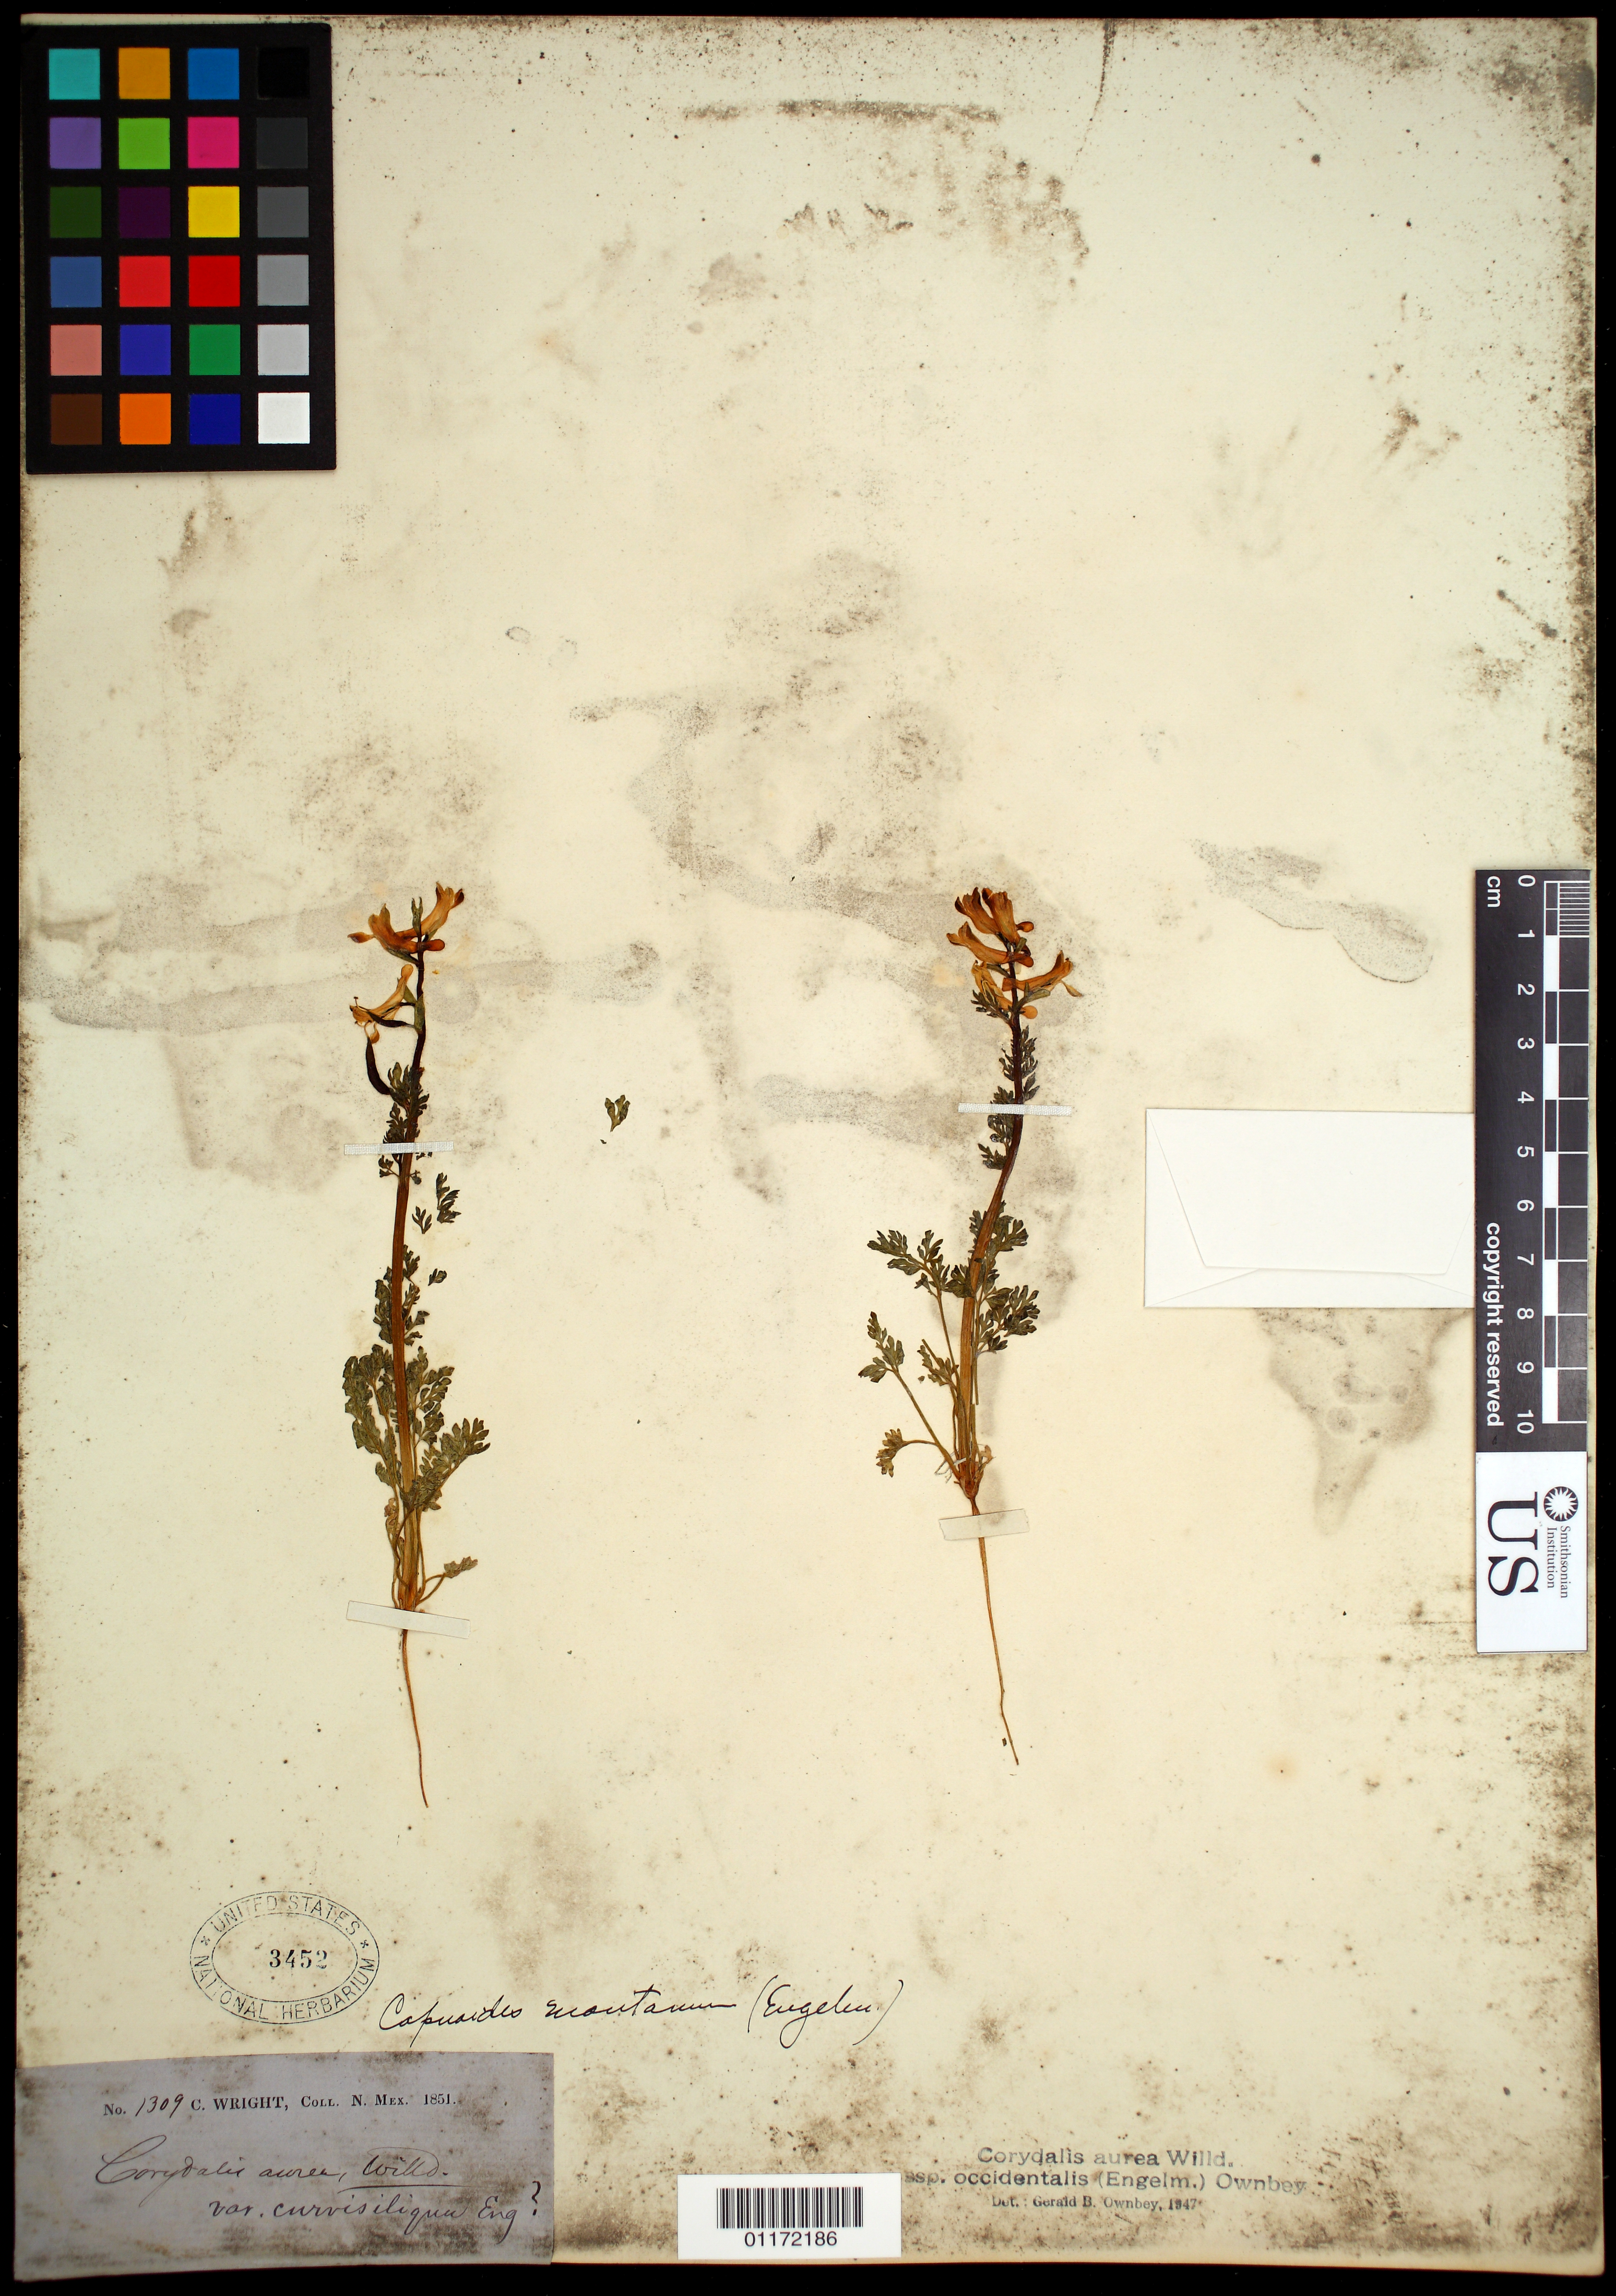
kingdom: Plantae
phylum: Tracheophyta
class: Magnoliopsida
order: Ranunculales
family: Papaveraceae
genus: Corydalis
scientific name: Corydalis aurea var. occidentalis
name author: Engelm. ex A. Gray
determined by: Ownbey, G. B.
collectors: C. Wright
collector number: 1309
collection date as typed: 1851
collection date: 1851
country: United States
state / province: New Mexico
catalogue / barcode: US 3452